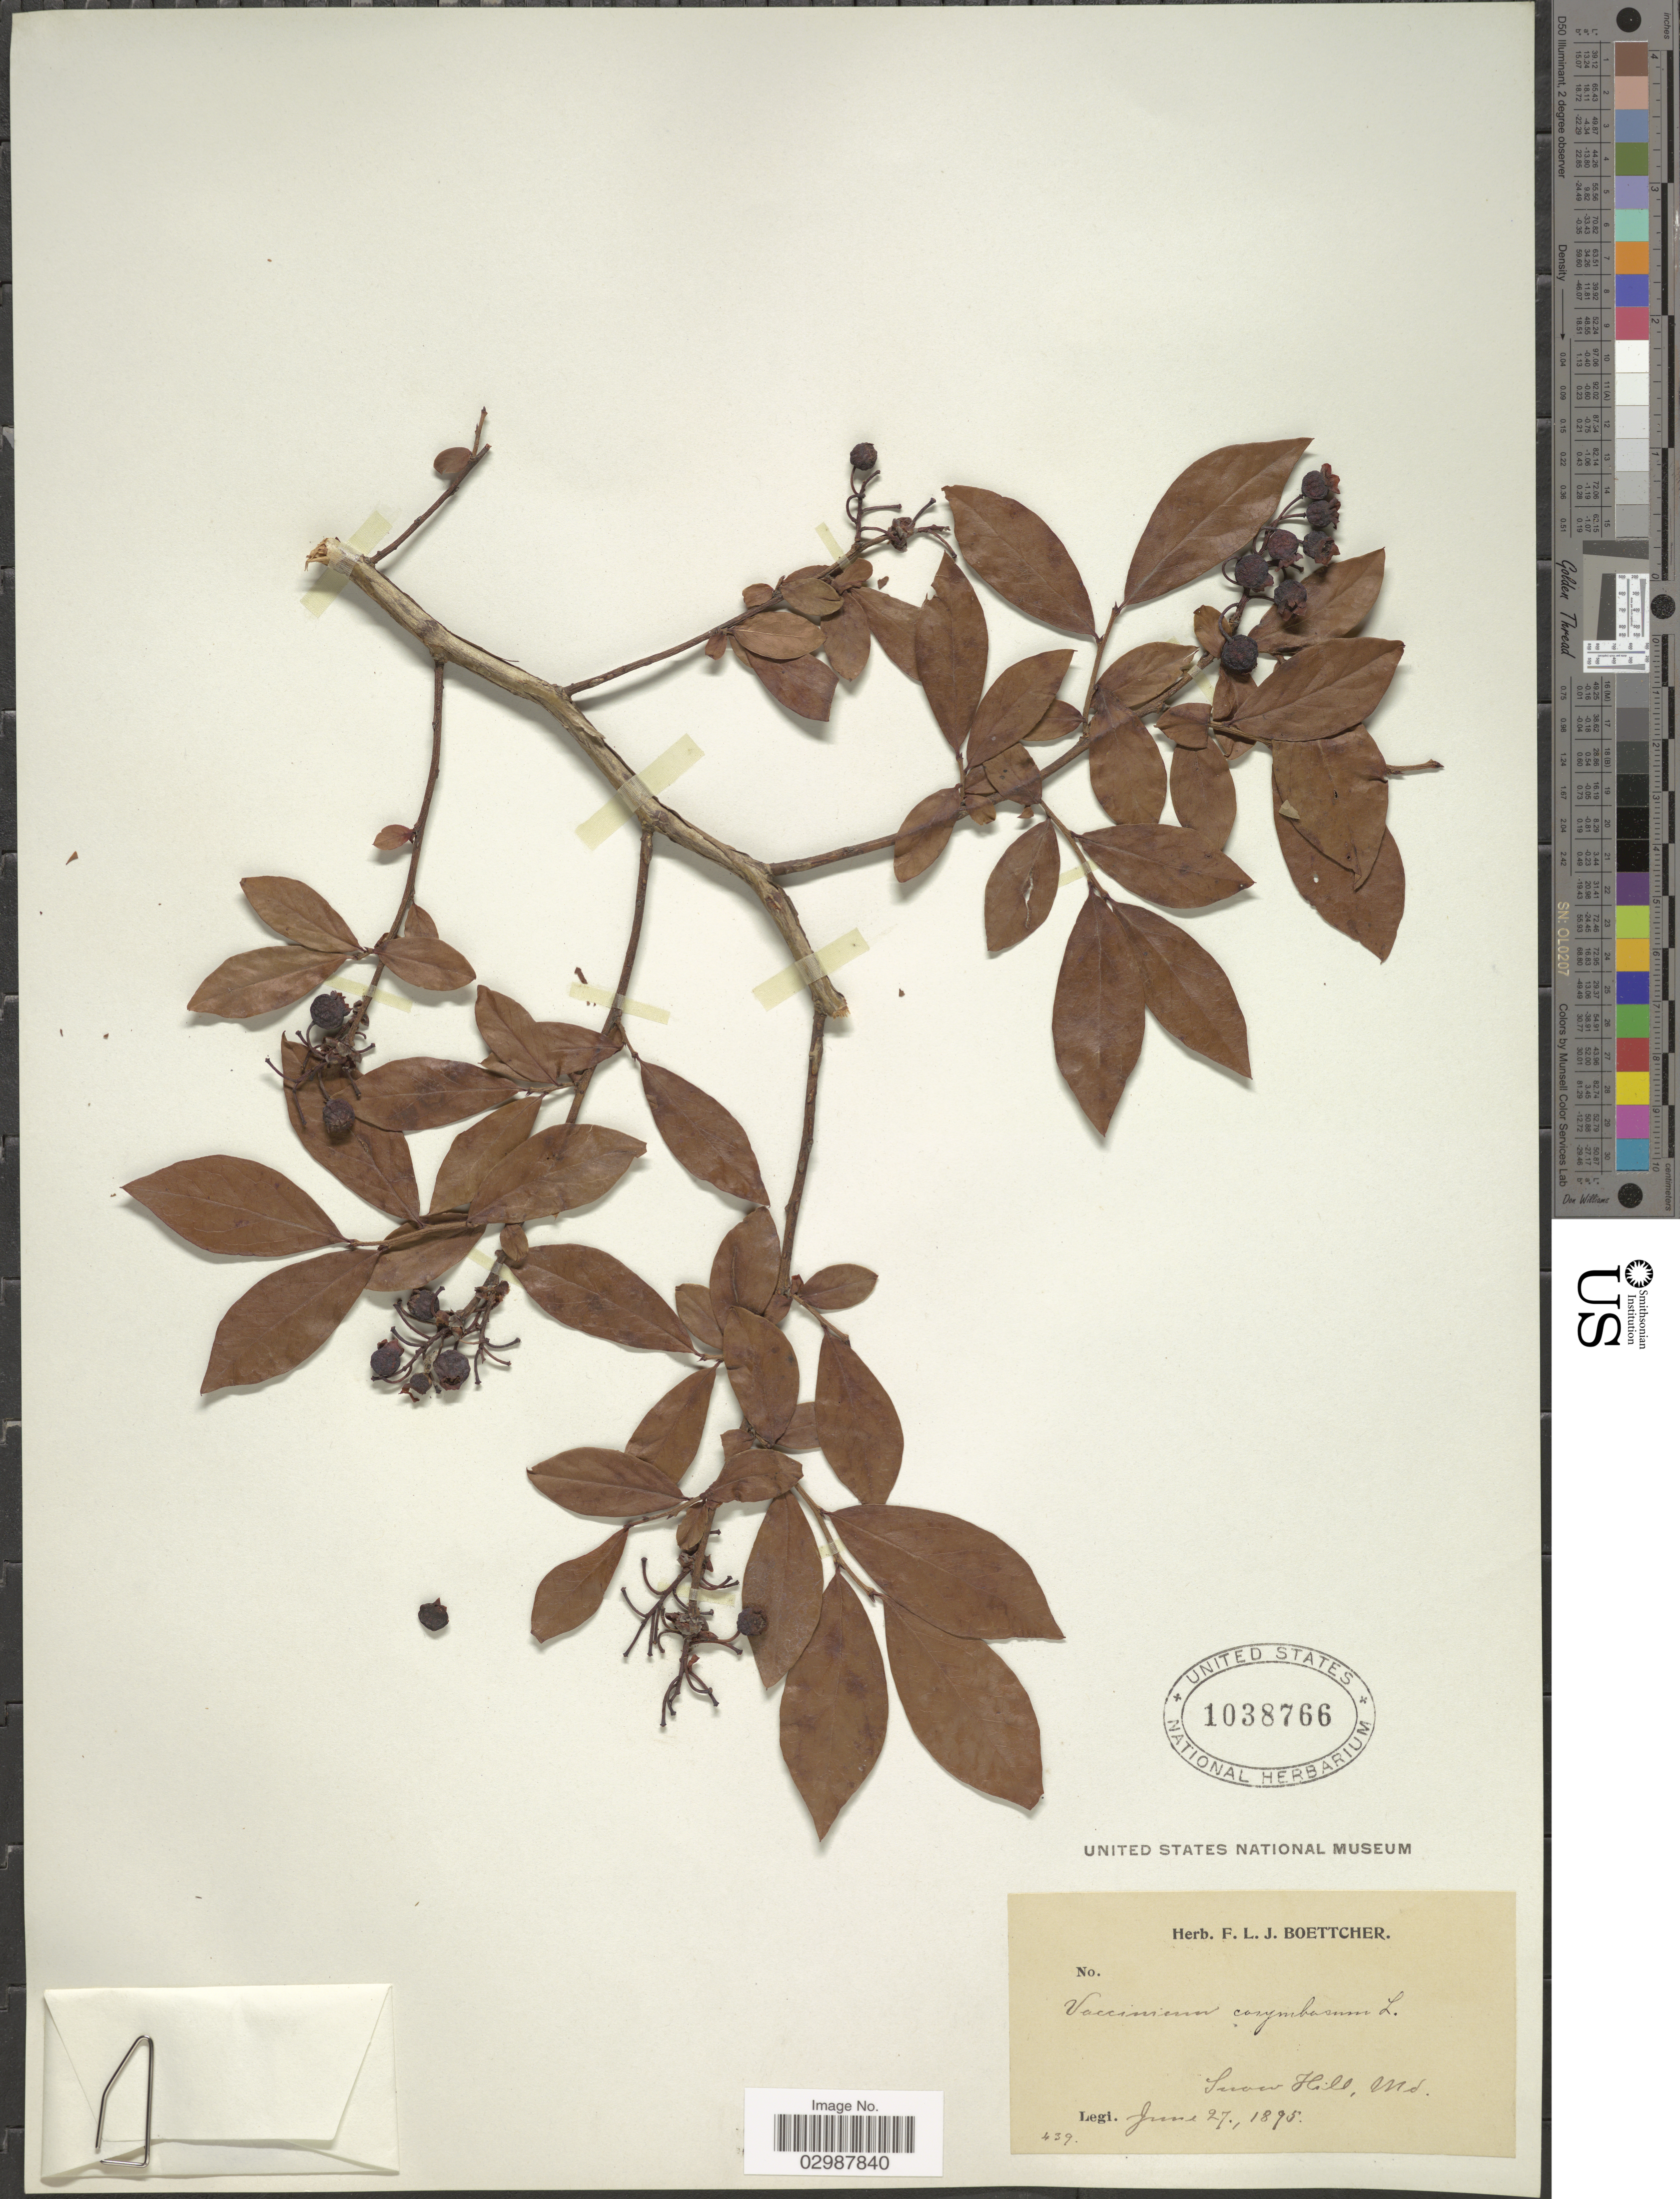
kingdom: Plantae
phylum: Tracheophyta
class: Magnoliopsida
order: Ericales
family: Ericaceae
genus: Vaccinium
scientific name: Vaccinium corymbosum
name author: L.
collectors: ex herb. F. L. J. Boettcher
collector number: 439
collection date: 1895-06-27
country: United States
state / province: Maryland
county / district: Prince George's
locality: Snow Hills.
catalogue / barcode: US 1038766